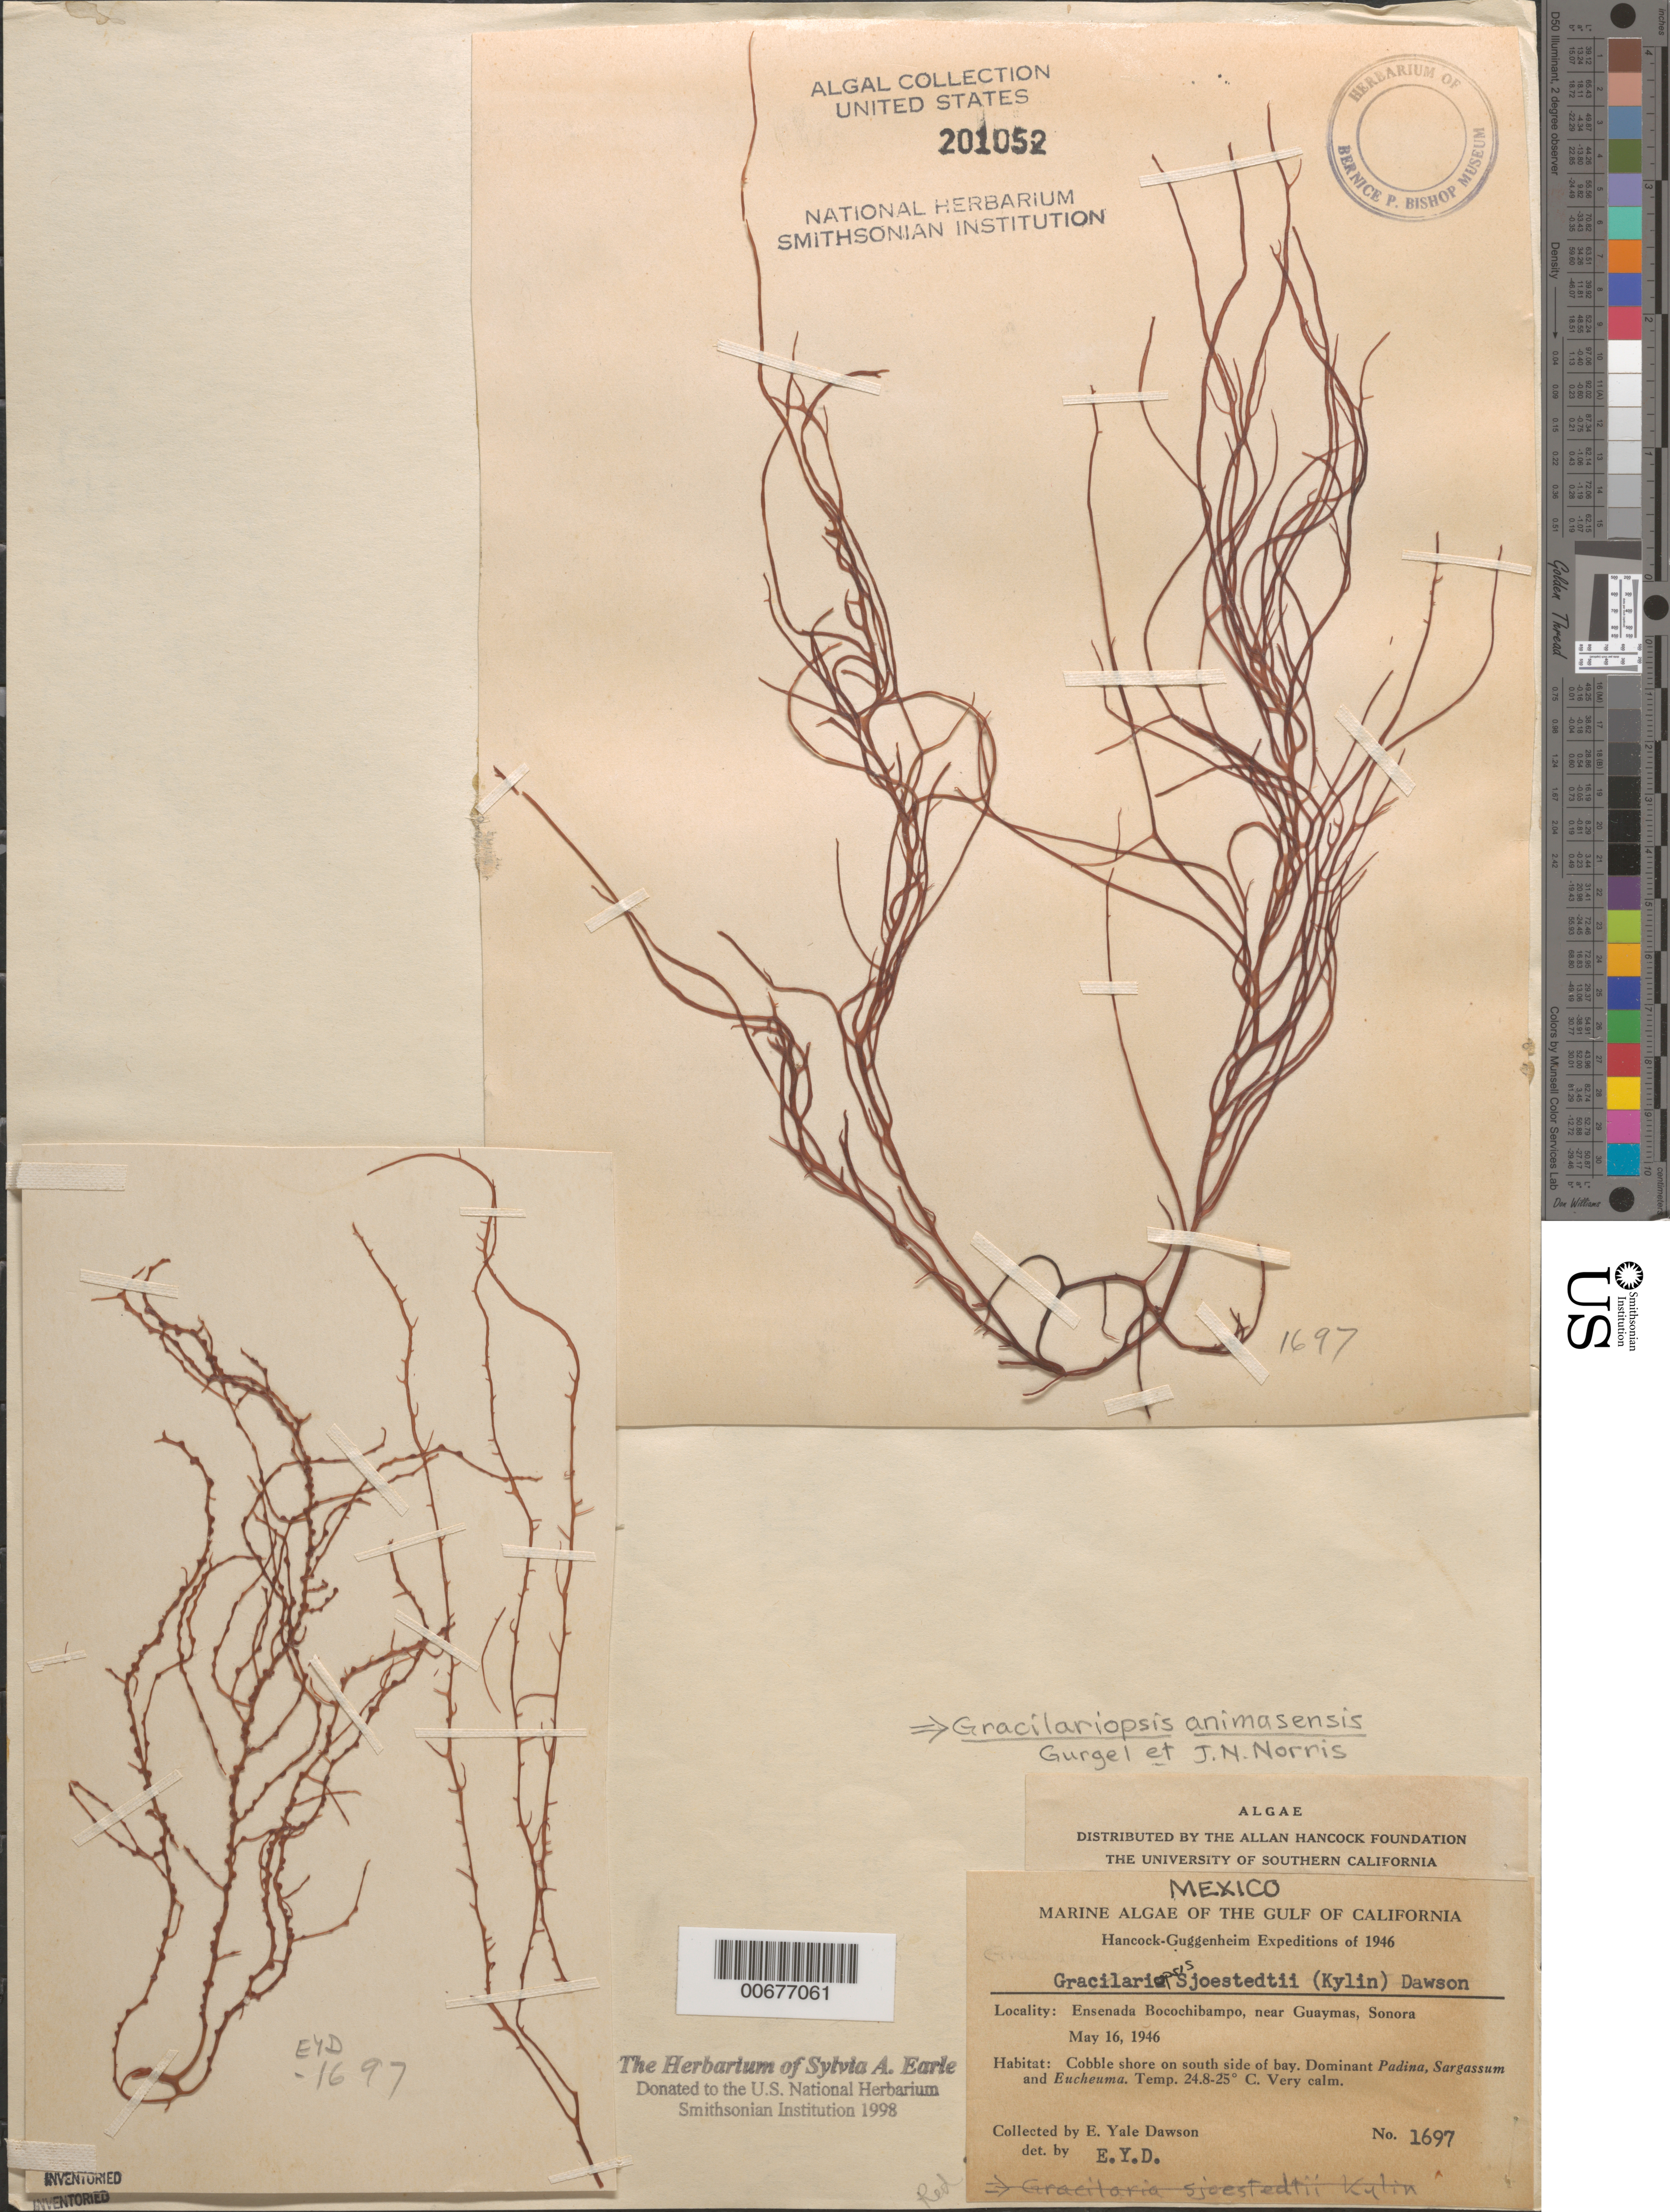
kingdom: Plantae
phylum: Rhodophyta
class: Florideophyceae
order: Gracilariales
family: Gracilariaceae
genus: Gracilariopsis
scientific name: Gracilariopsis animasensis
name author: Gurgele & J.N. Norris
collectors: E. Y. Dawson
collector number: EYD 1697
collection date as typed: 16 May 1946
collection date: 1946-05-16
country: Mexico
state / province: Sonora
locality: Ensenada Bocochibampo, near Guaymas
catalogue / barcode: US 201052